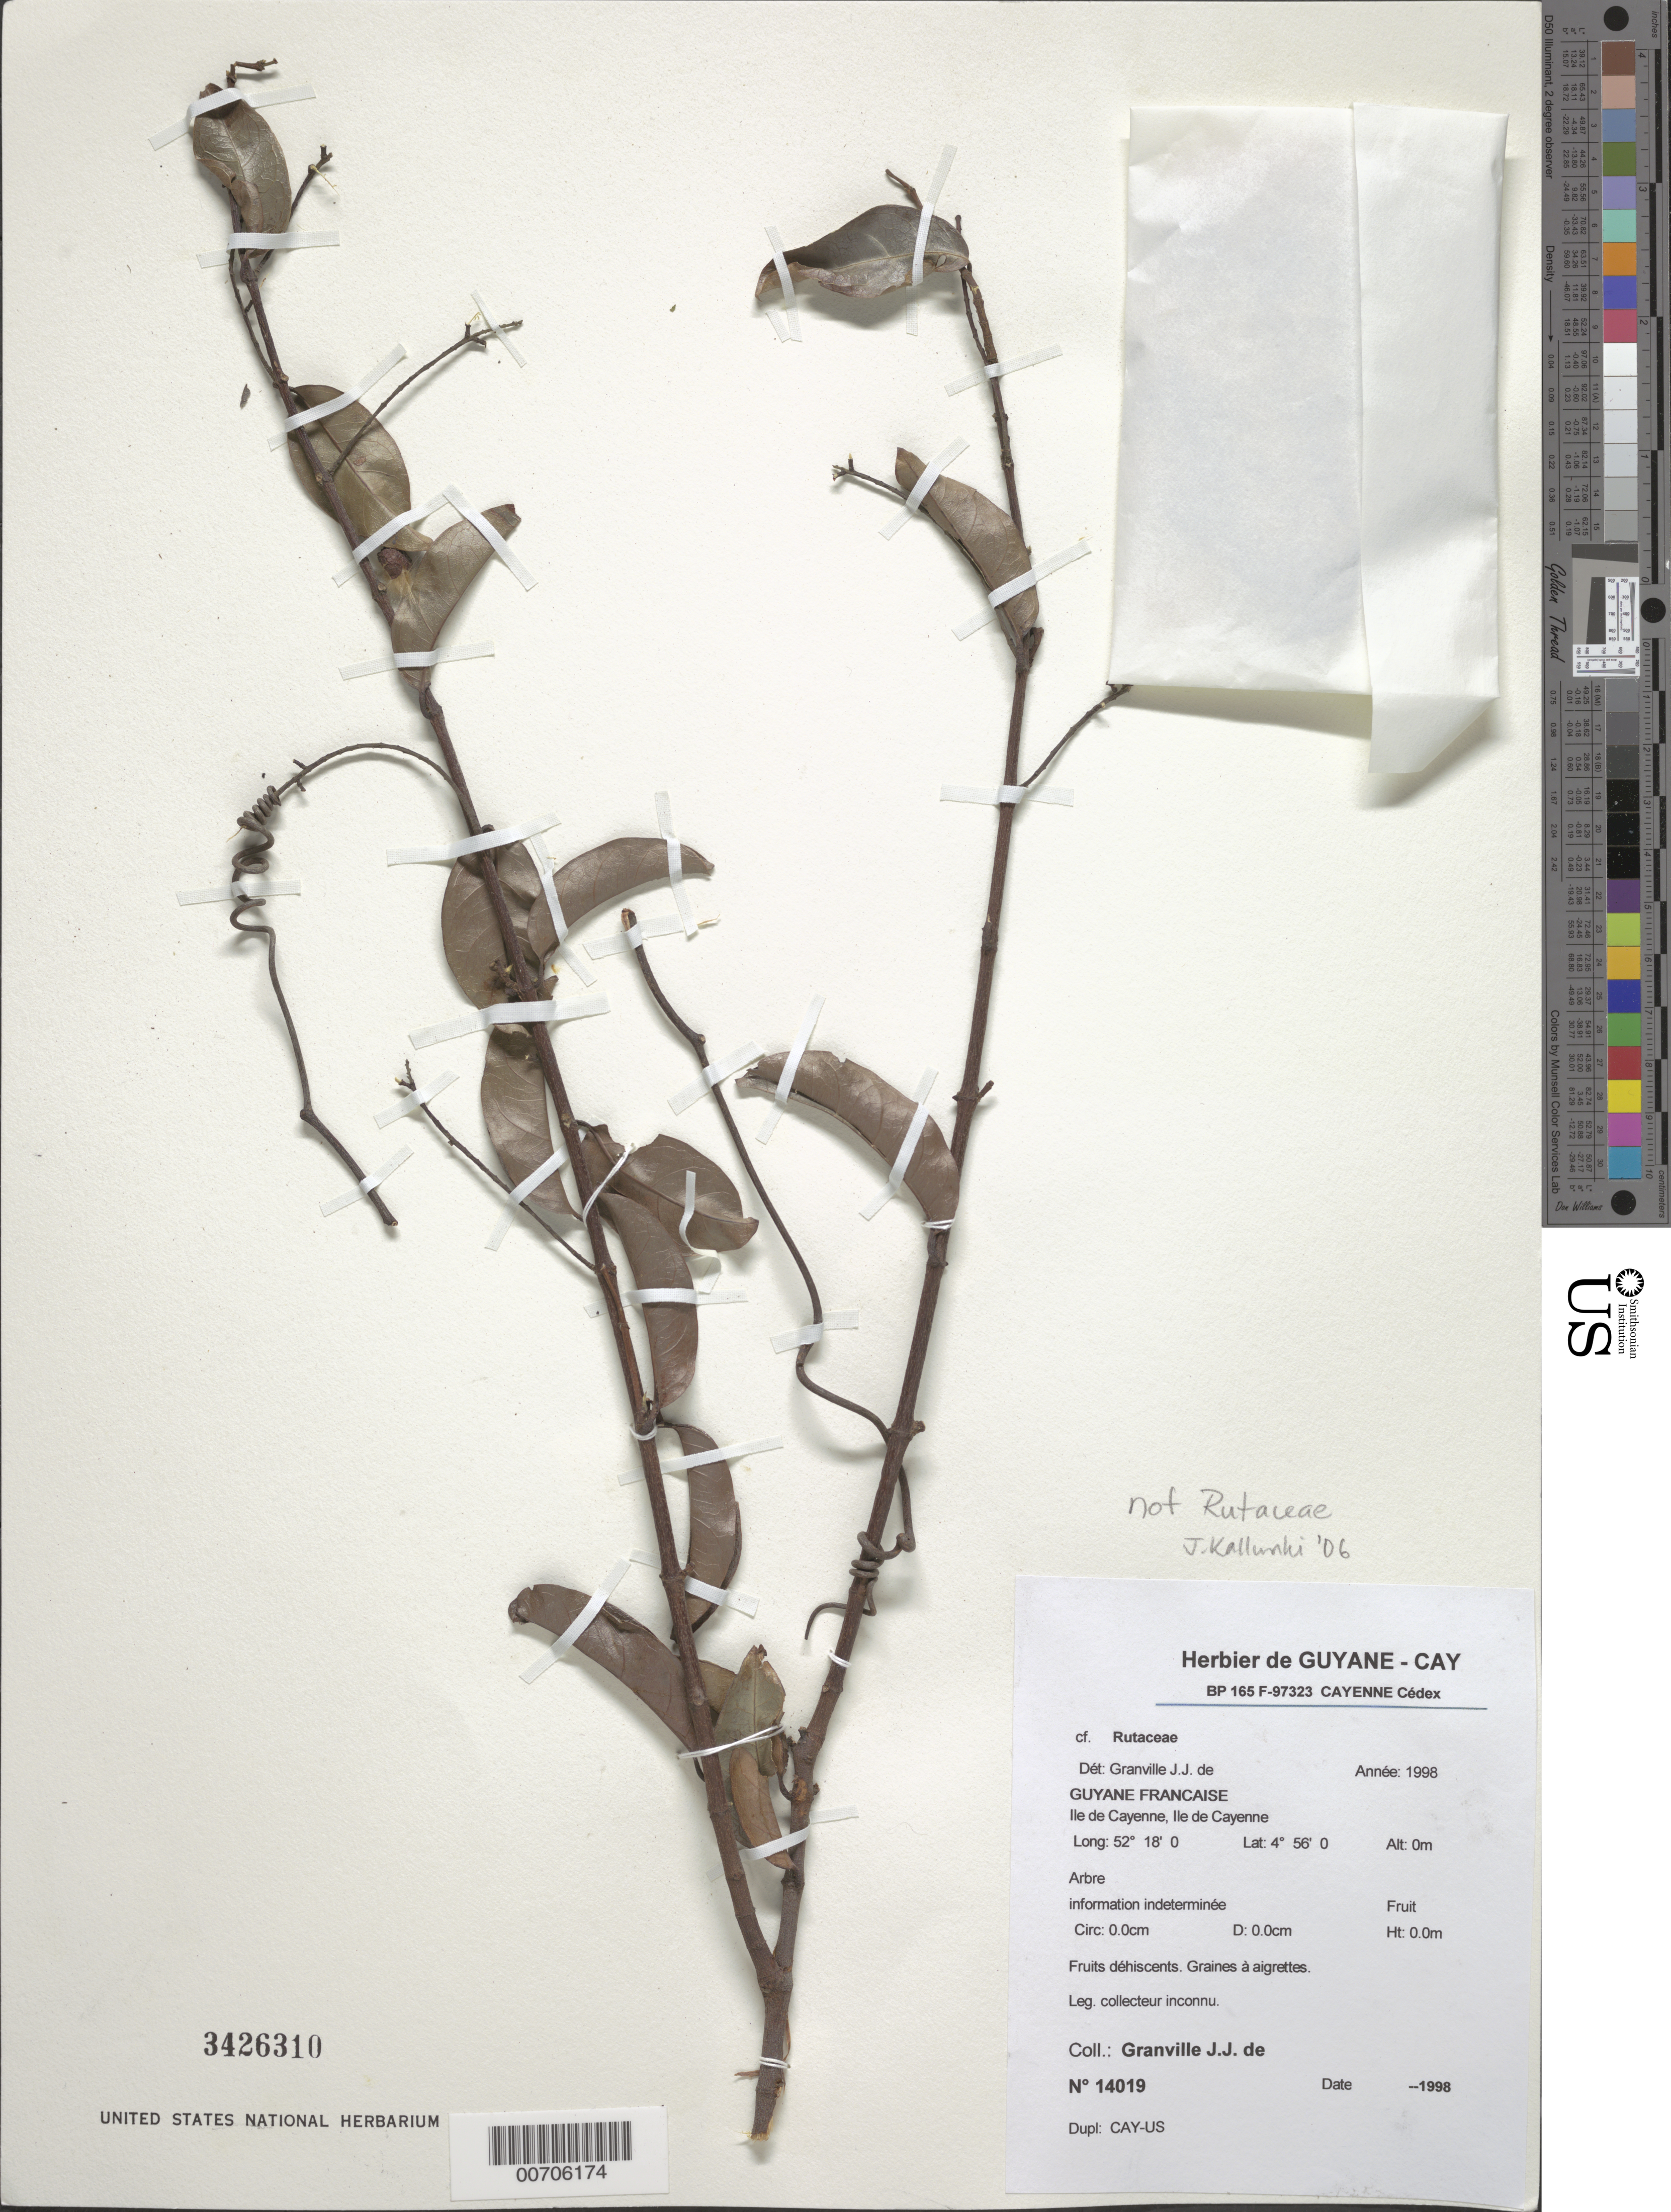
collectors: J.-J. de Granville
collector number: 14019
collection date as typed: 1998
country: French Guiana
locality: Ile de Cayenne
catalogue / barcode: US 3426310